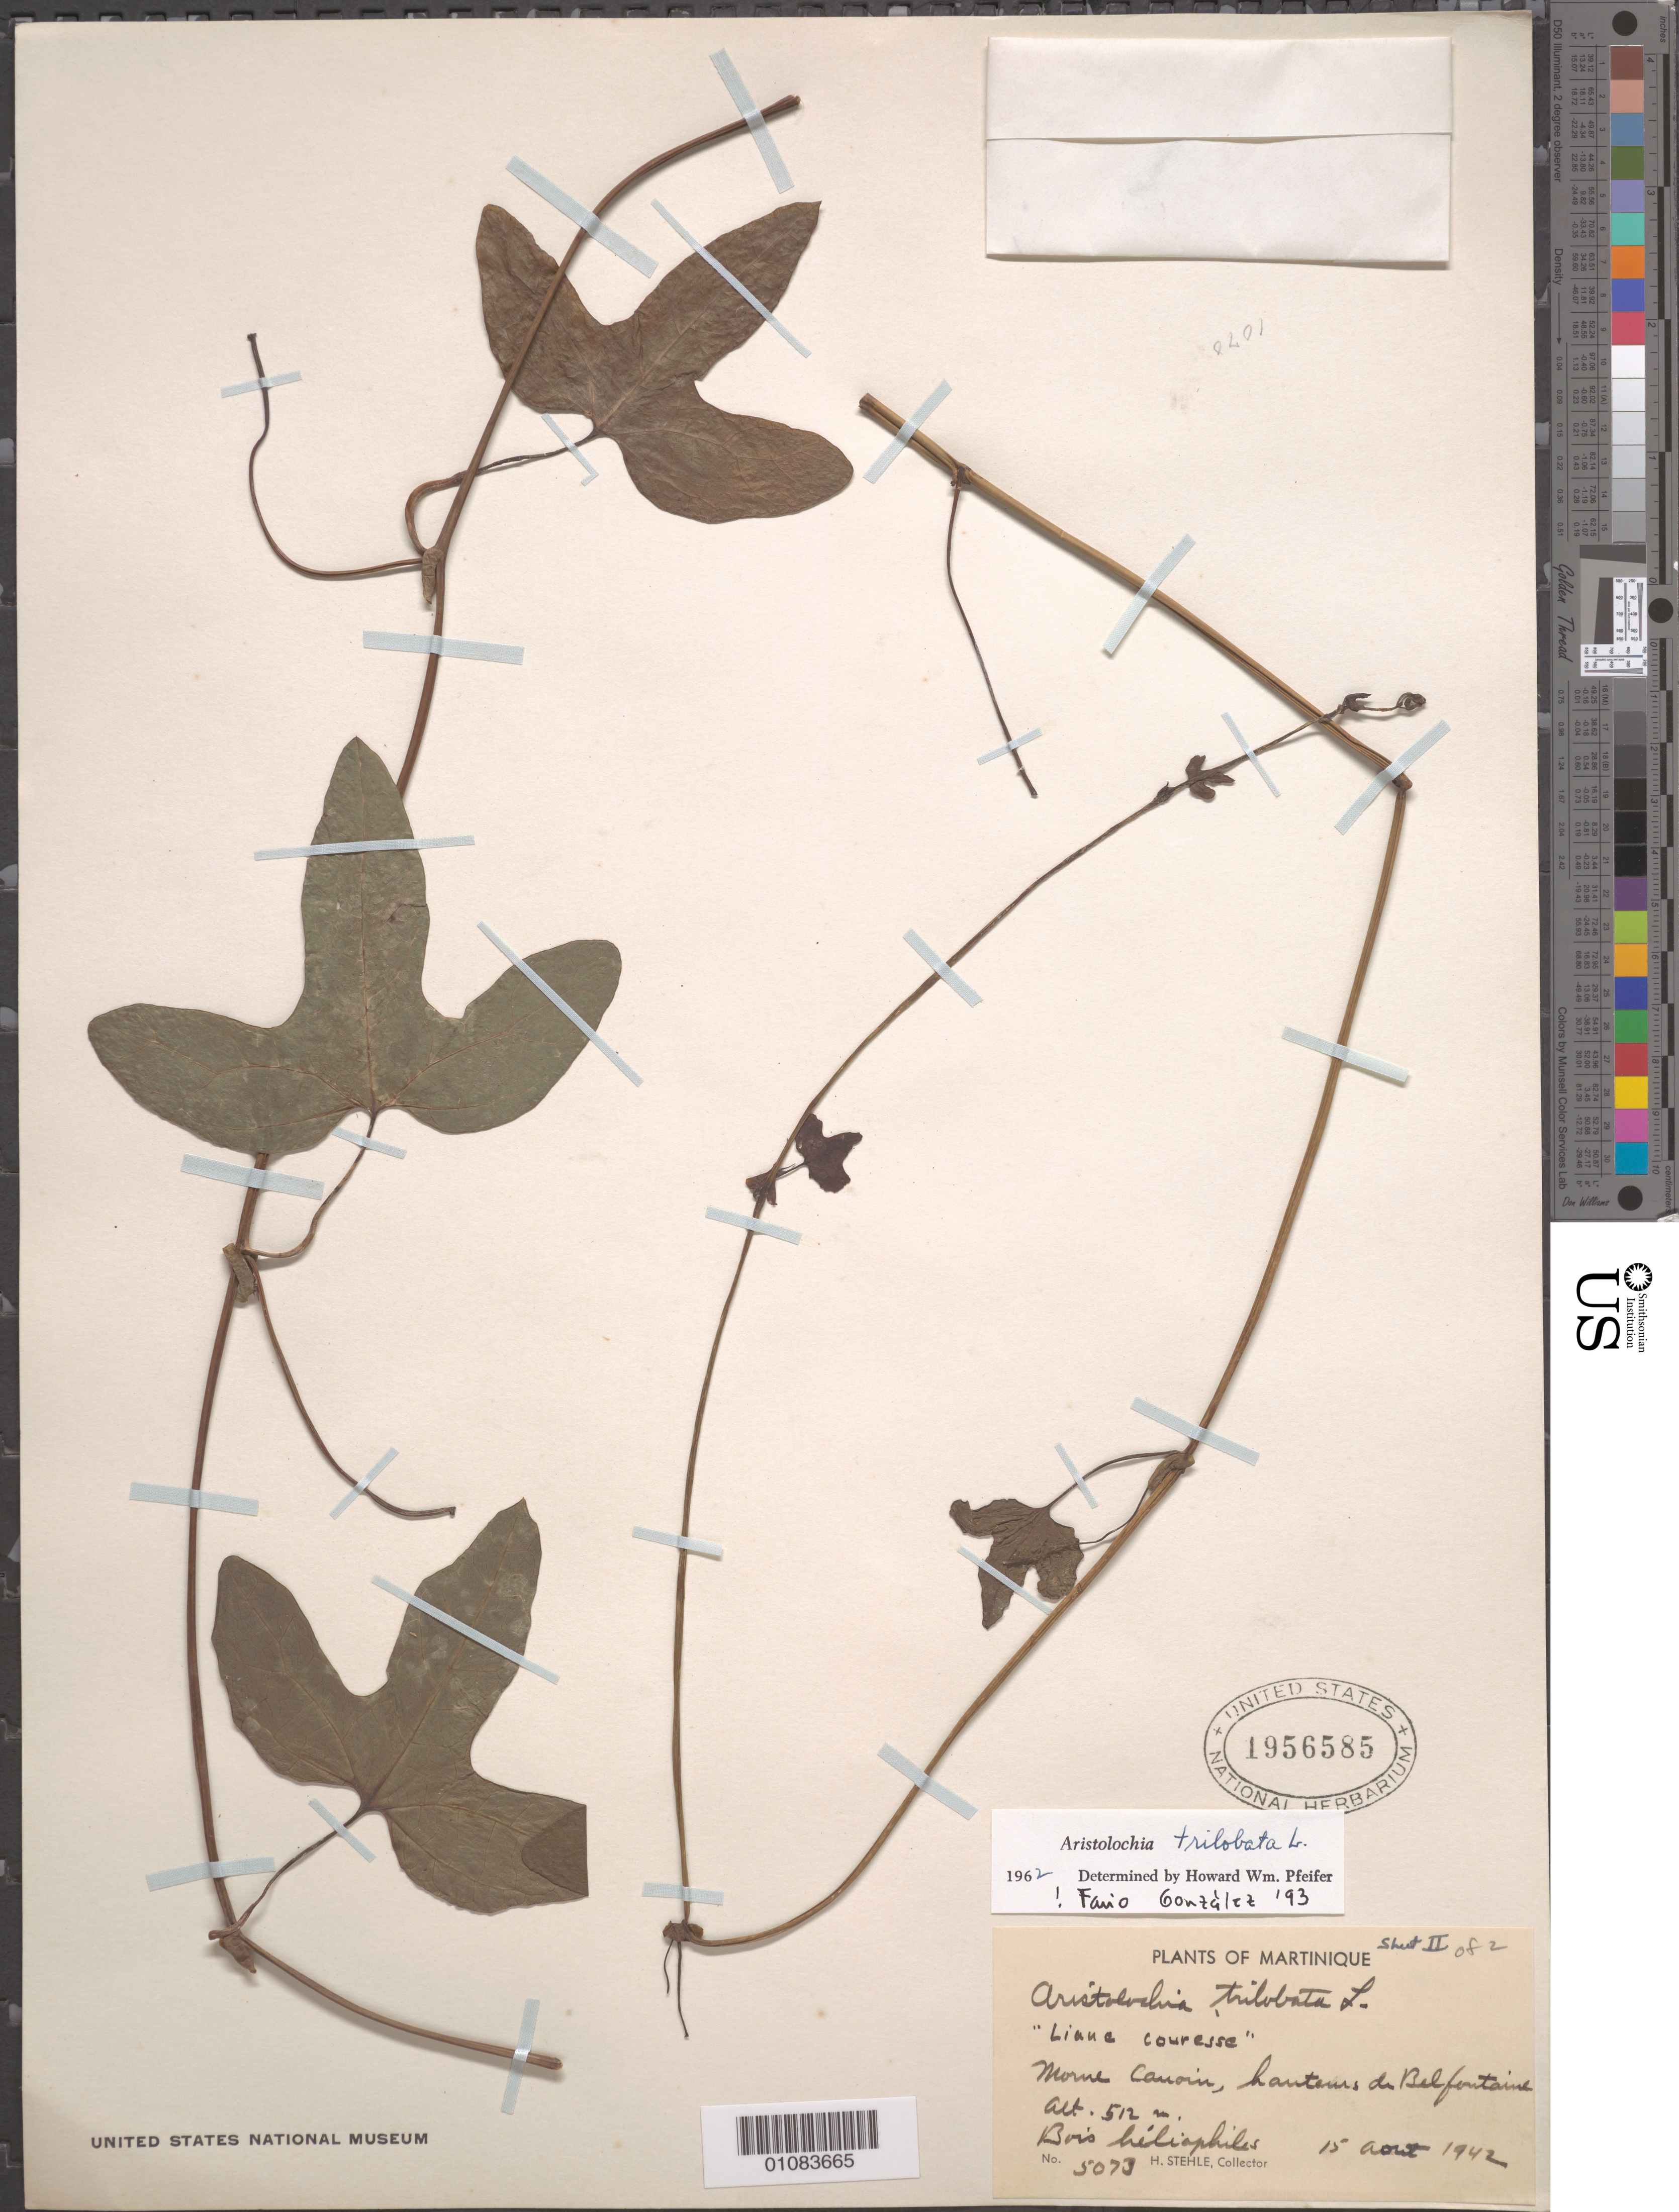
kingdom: Plantae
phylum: Tracheophyta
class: Magnoliopsida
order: Piperales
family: Aristolochiaceae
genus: Aristolochia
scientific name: Aristolochia trilobata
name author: L.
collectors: H. Stehlé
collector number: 5073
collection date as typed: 15 Aug 1942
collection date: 1942-08-15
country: Martinique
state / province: Saint-Pierre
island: Martinique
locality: Morne Cauvin, hauteurs de Belfontaine (Bellefontaine)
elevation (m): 512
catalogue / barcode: US 1956585